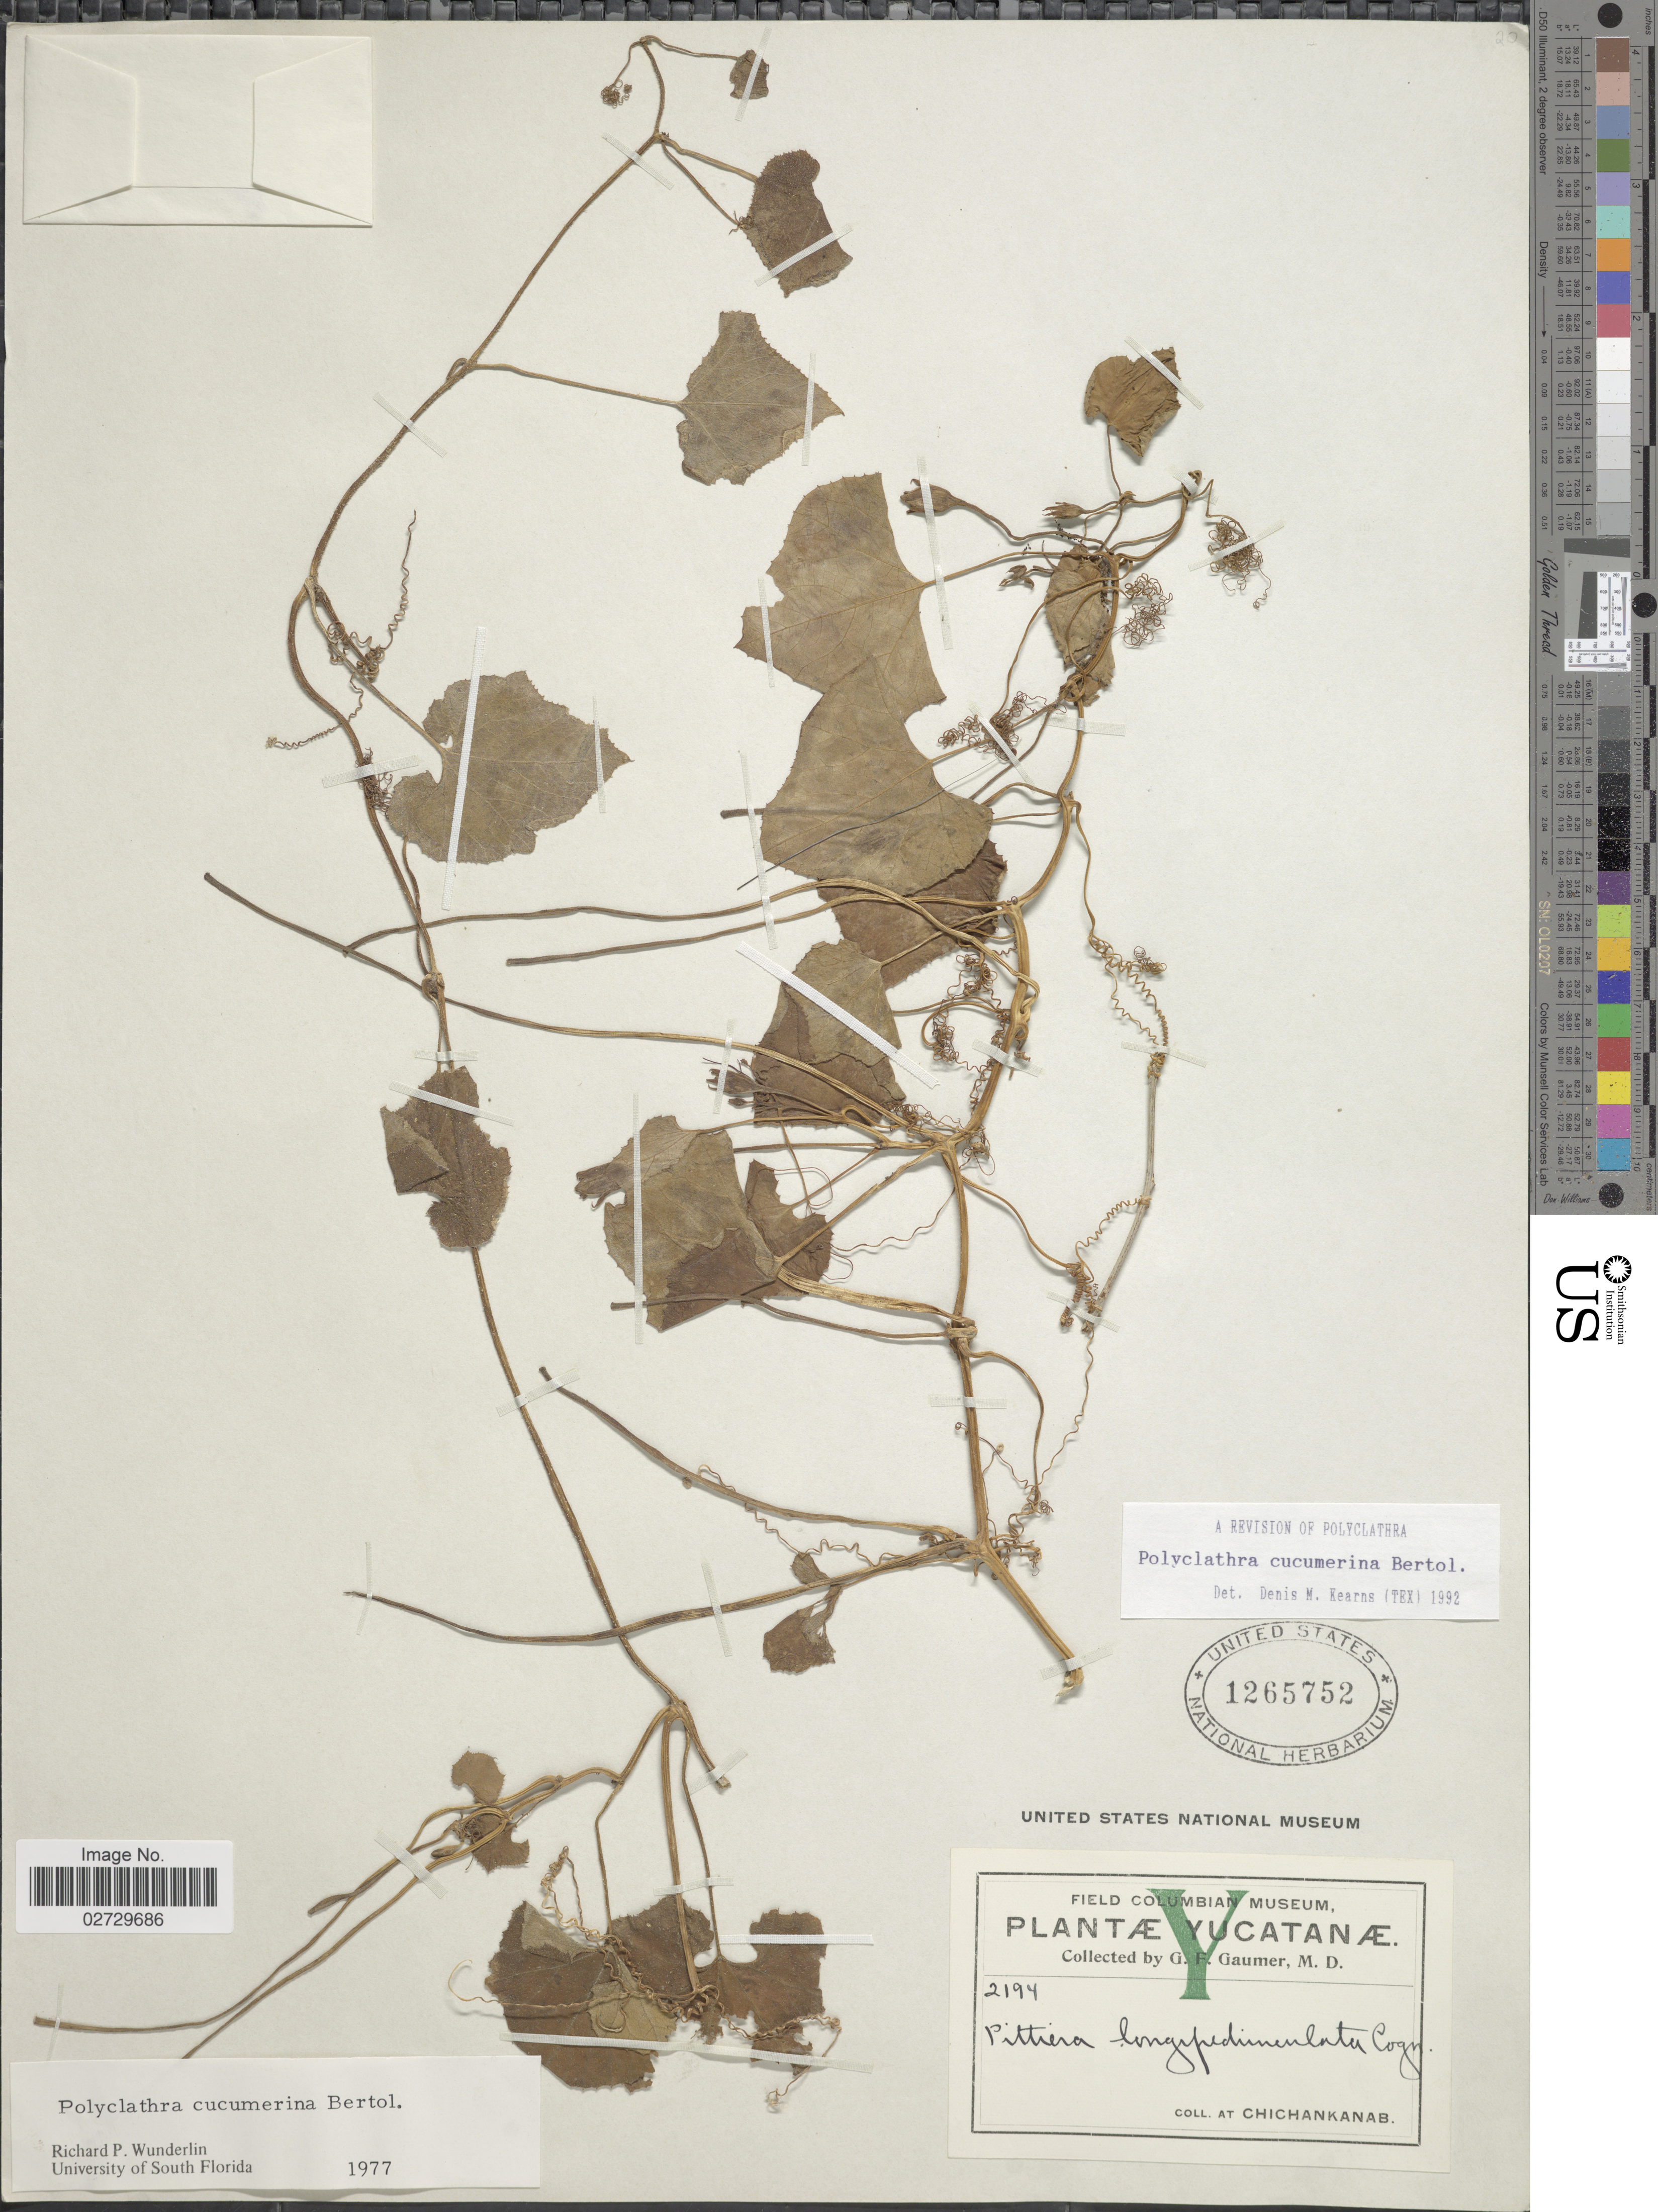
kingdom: Plantae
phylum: Tracheophyta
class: Magnoliopsida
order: Cucurbitales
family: Cucurbitaceae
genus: Polyclathra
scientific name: Polyclathra cucumerina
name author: Bertol.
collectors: G. F. Gaumer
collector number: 2194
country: Mexico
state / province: Yucatán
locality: Chichankanab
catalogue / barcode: US 1265752